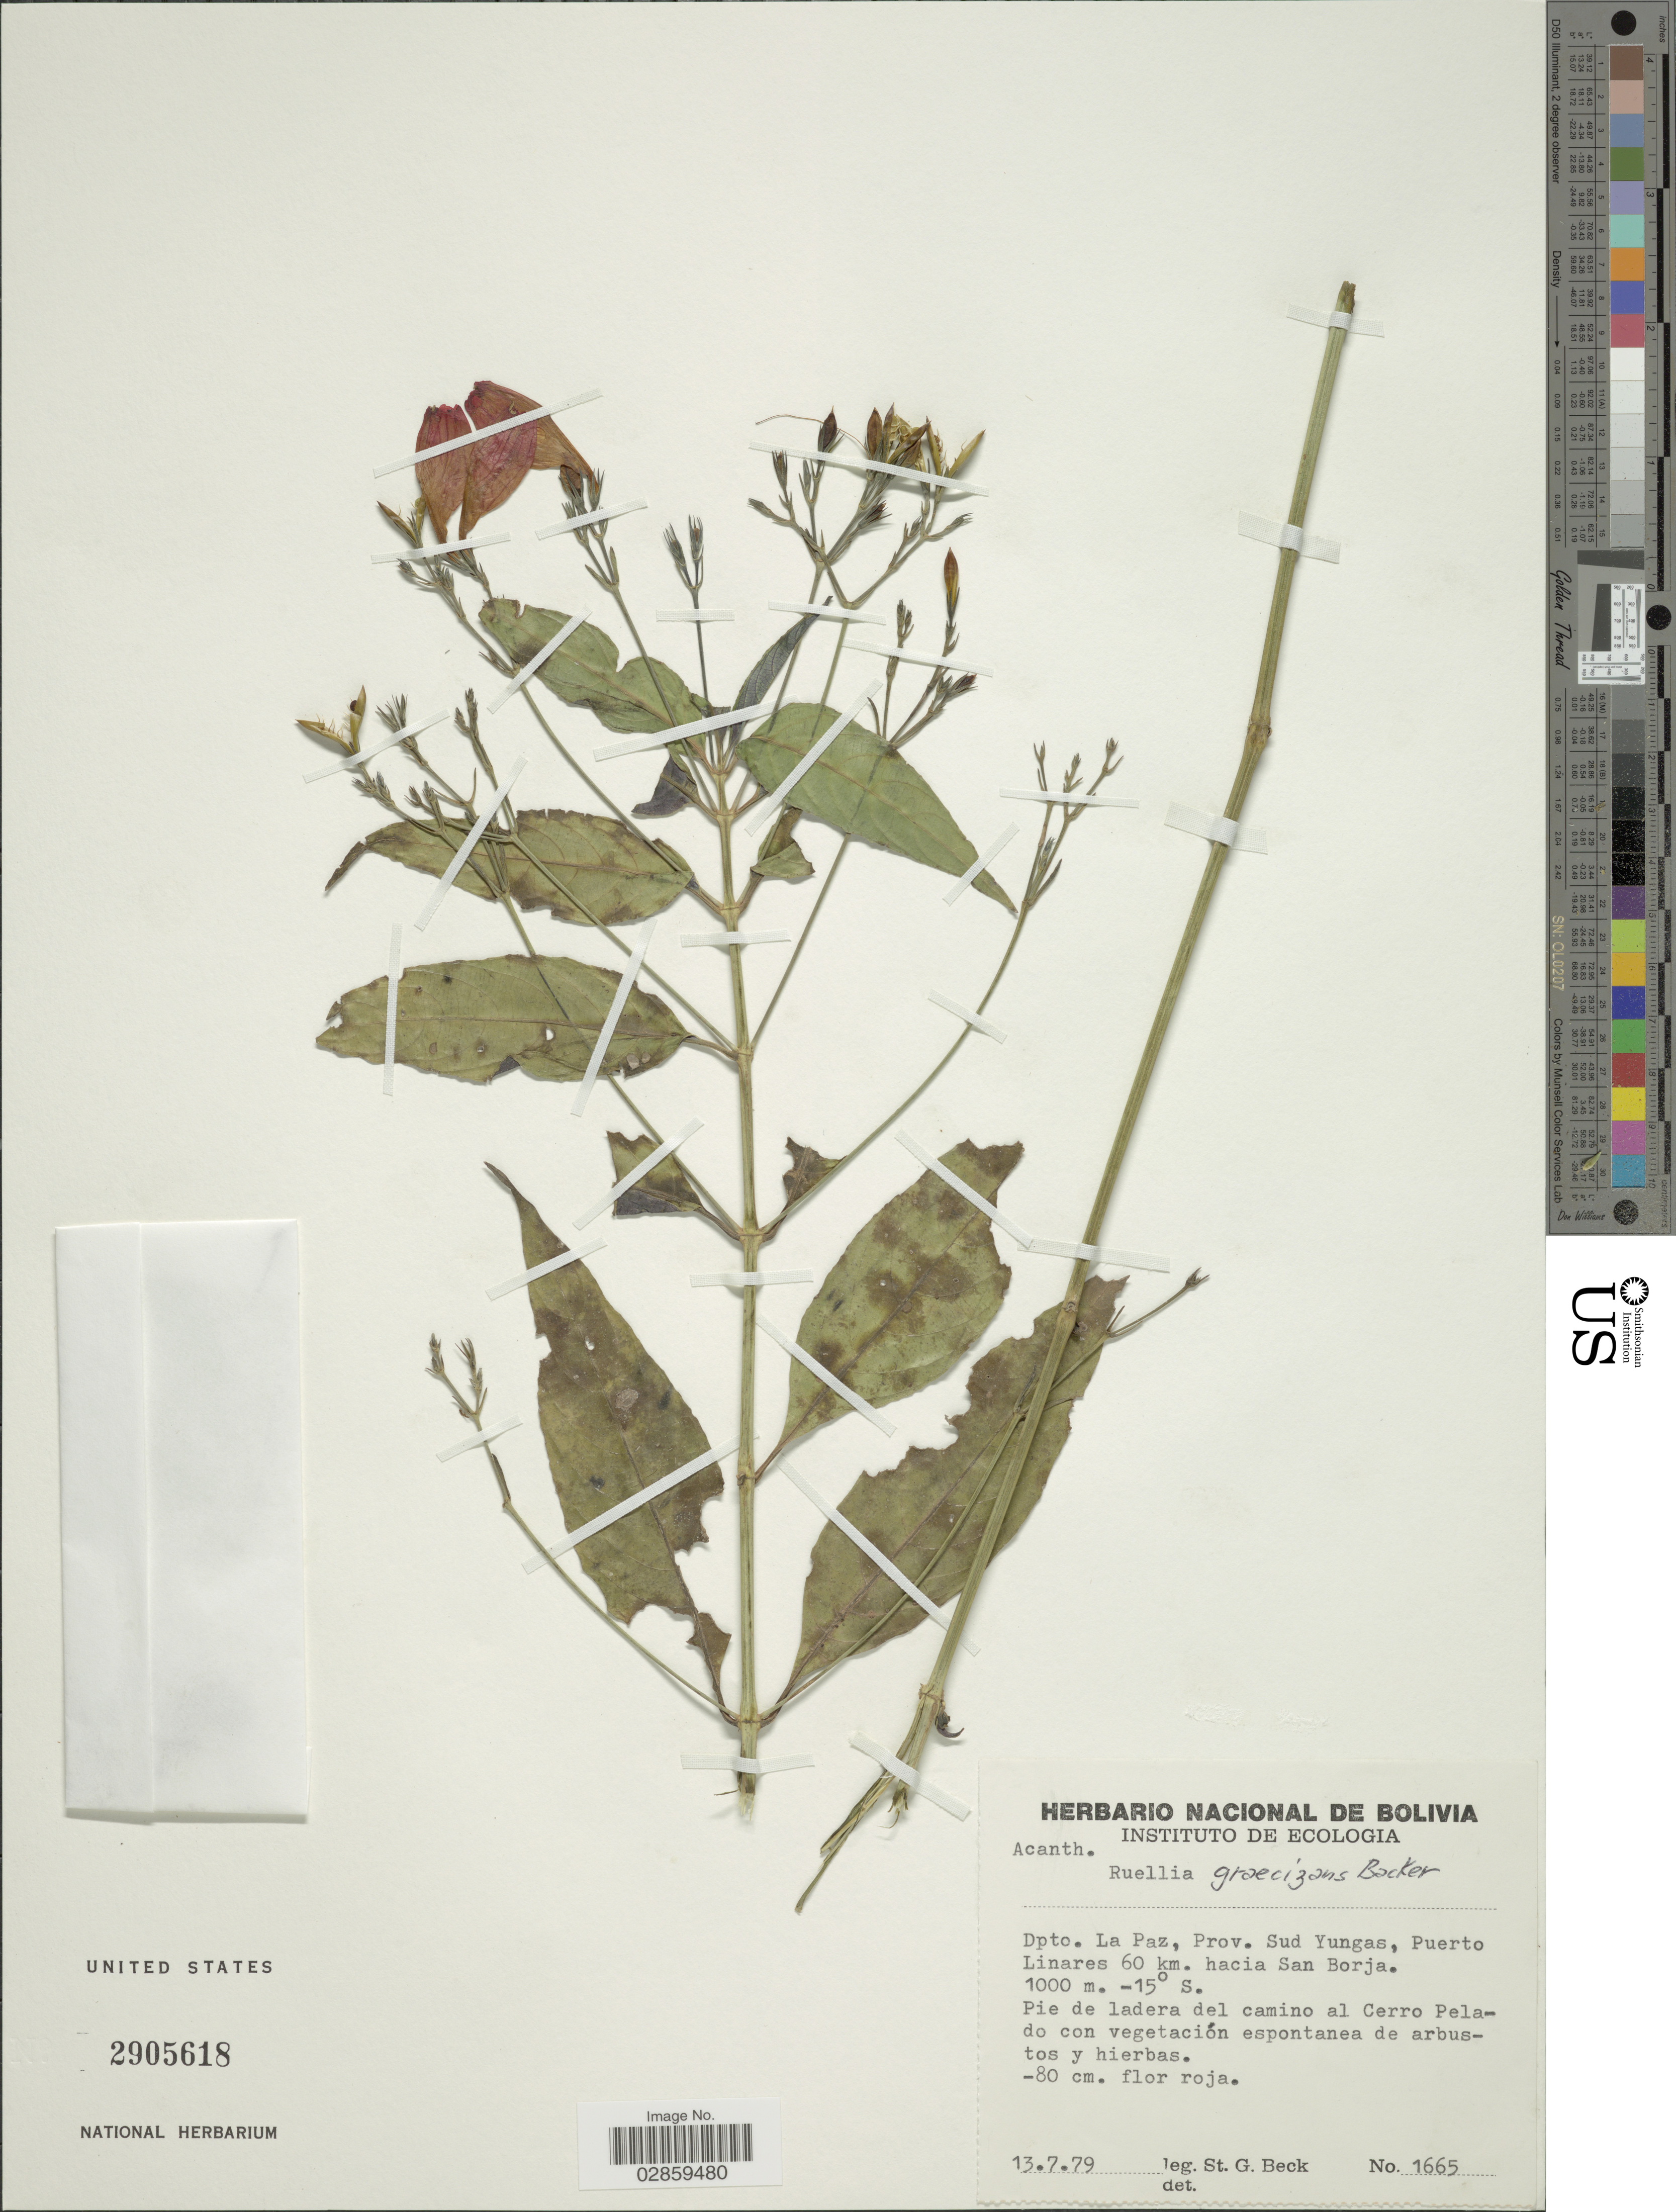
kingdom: Plantae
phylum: Tracheophyta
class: Magnoliopsida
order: Lamiales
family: Acanthaceae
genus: Ruellia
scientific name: Ruellia brevifolia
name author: (Pohl) C. Ezcurra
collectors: S. G. Beck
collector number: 1665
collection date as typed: Transcribed d/m/y: 13/7/79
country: Bolivia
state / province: La Paz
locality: Dpto. La Paz, Prov. Sud Yungas, Puerto Linares 60 km. hacia San Borja.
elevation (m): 1000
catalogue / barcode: US 2905618